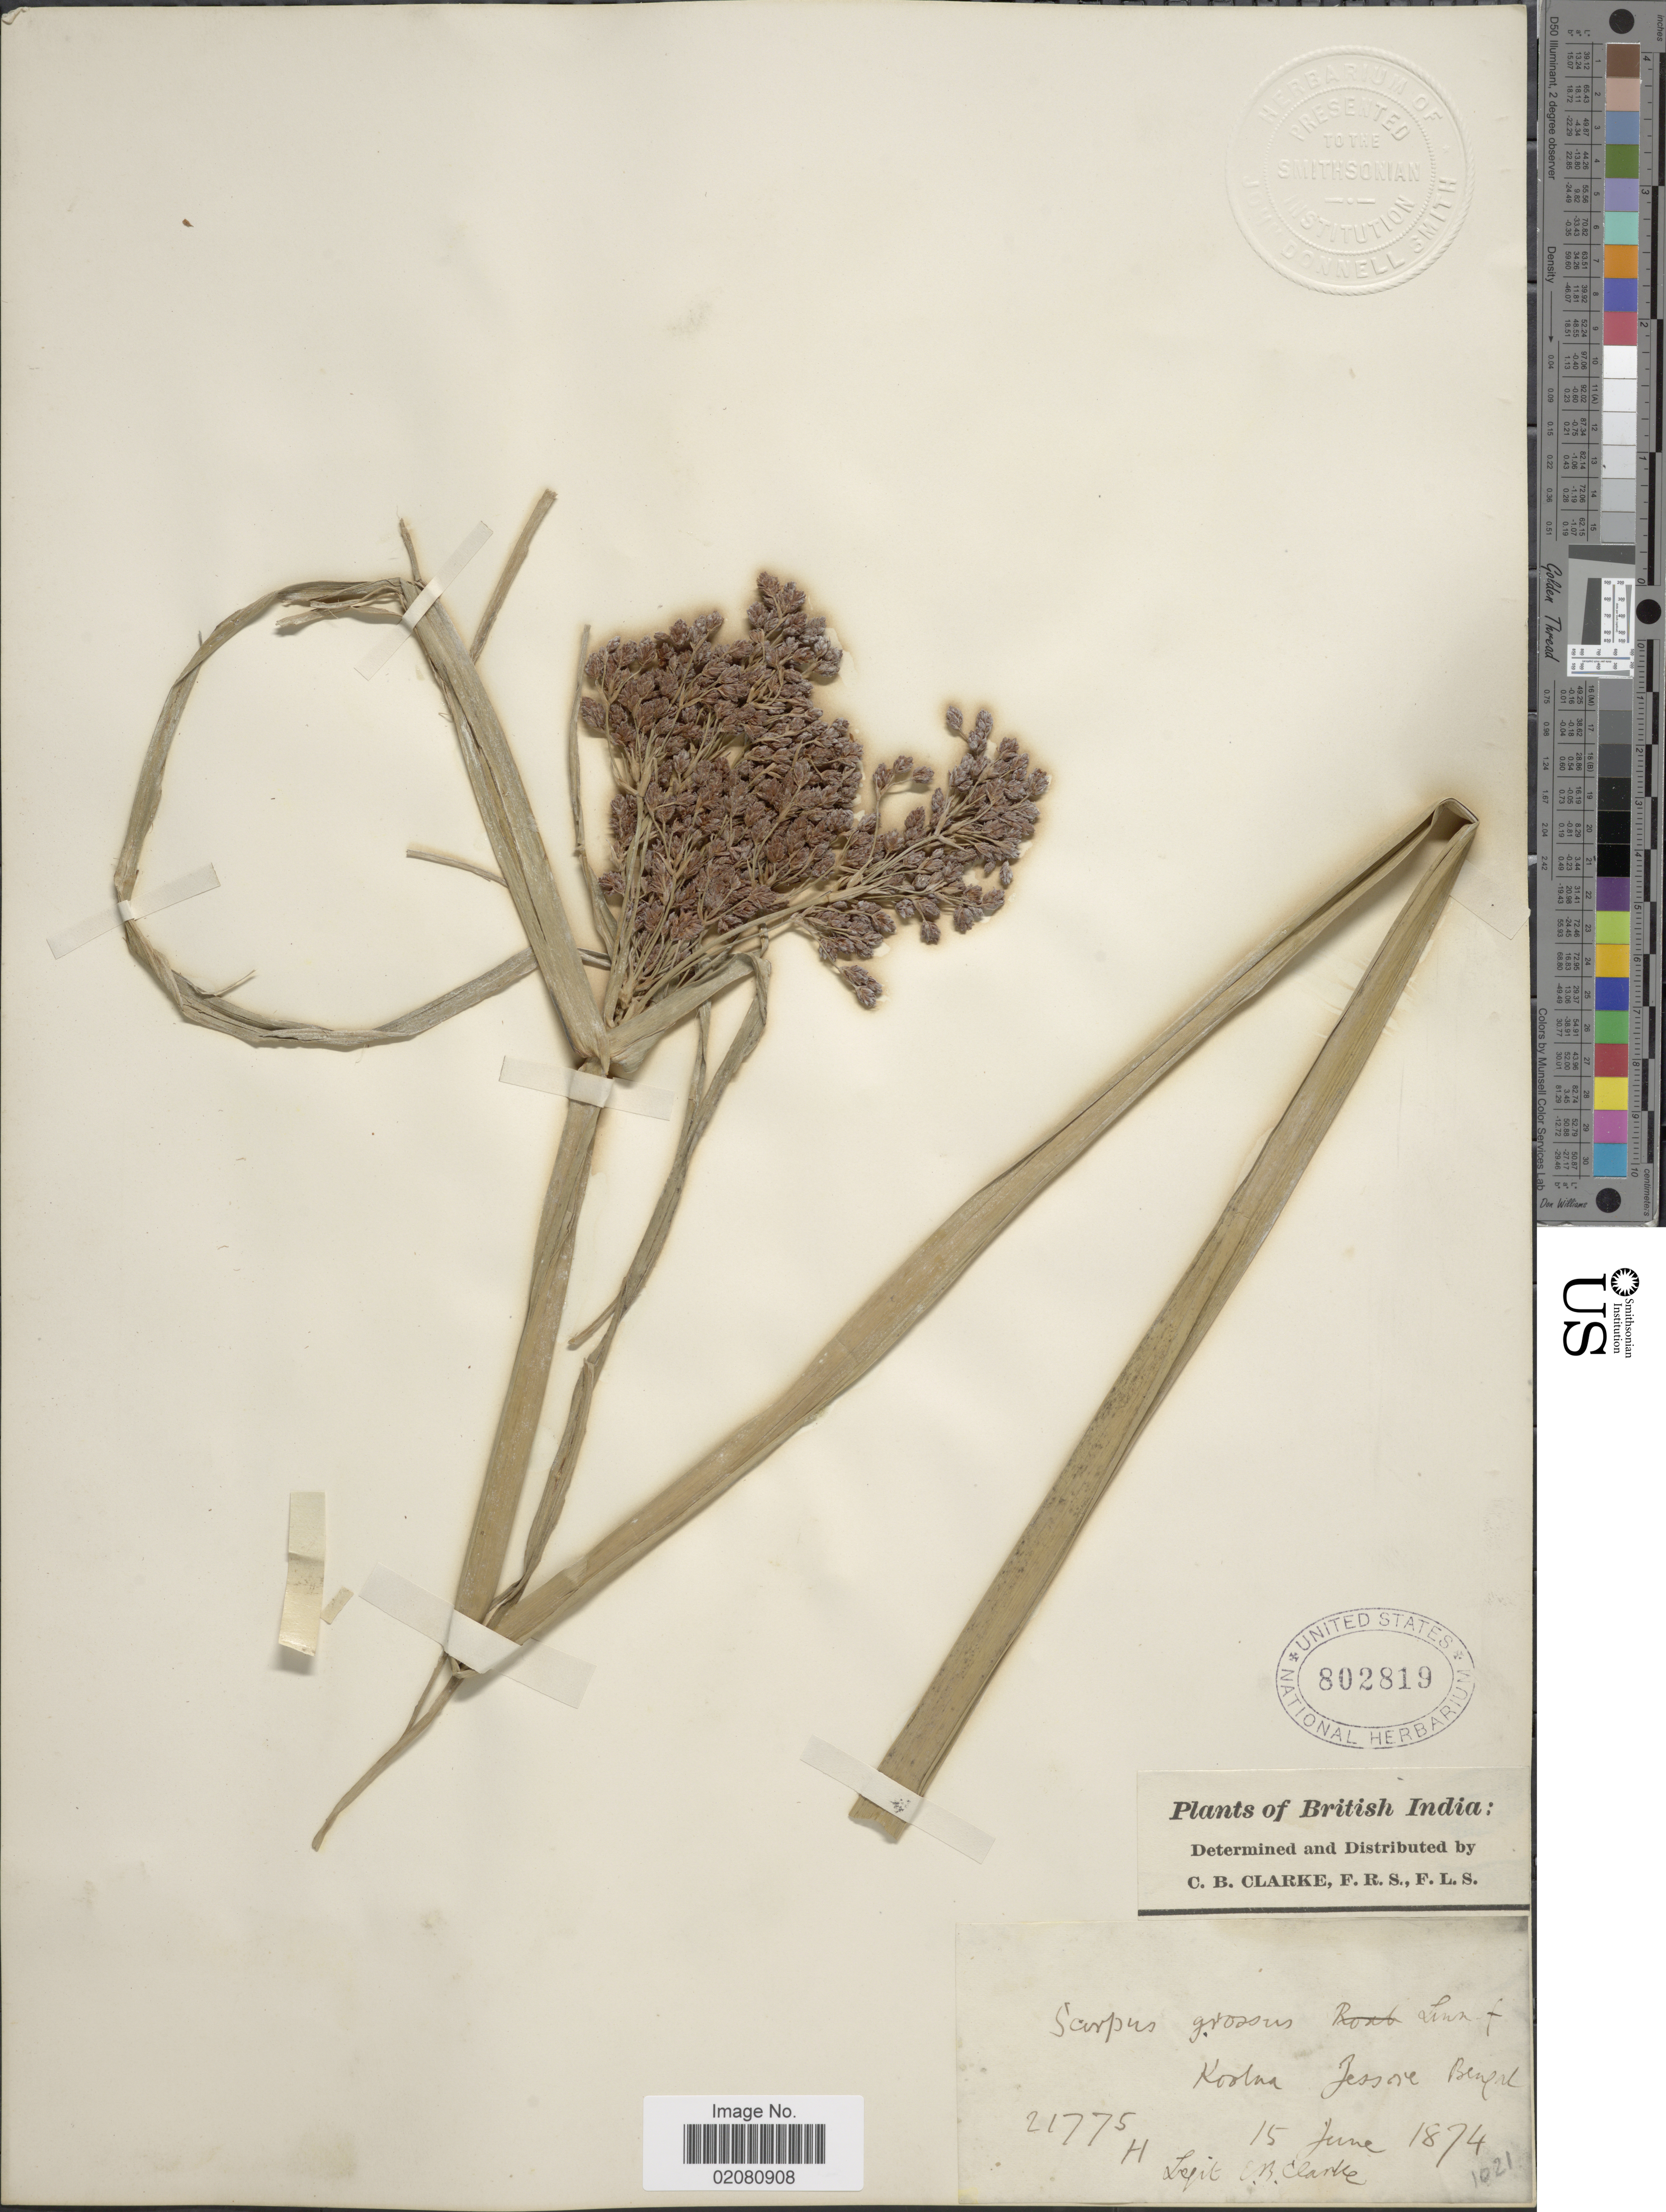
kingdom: Plantae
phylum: Tracheophyta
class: Liliopsida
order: Poales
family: Cyperaceae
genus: Actinoscirpus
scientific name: Actinoscirpus grossus var. grossus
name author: (L. f.) Goetgh. & D.A. Simpson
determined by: Strong, M. T., (US), Smithsonian Institution - National Museum of Natural History (UNITED STATES)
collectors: C. B. Clarke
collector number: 21775H*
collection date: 1874-06-15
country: Bangladesh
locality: British India. Koolna Jessore Bengal.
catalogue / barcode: US 802819